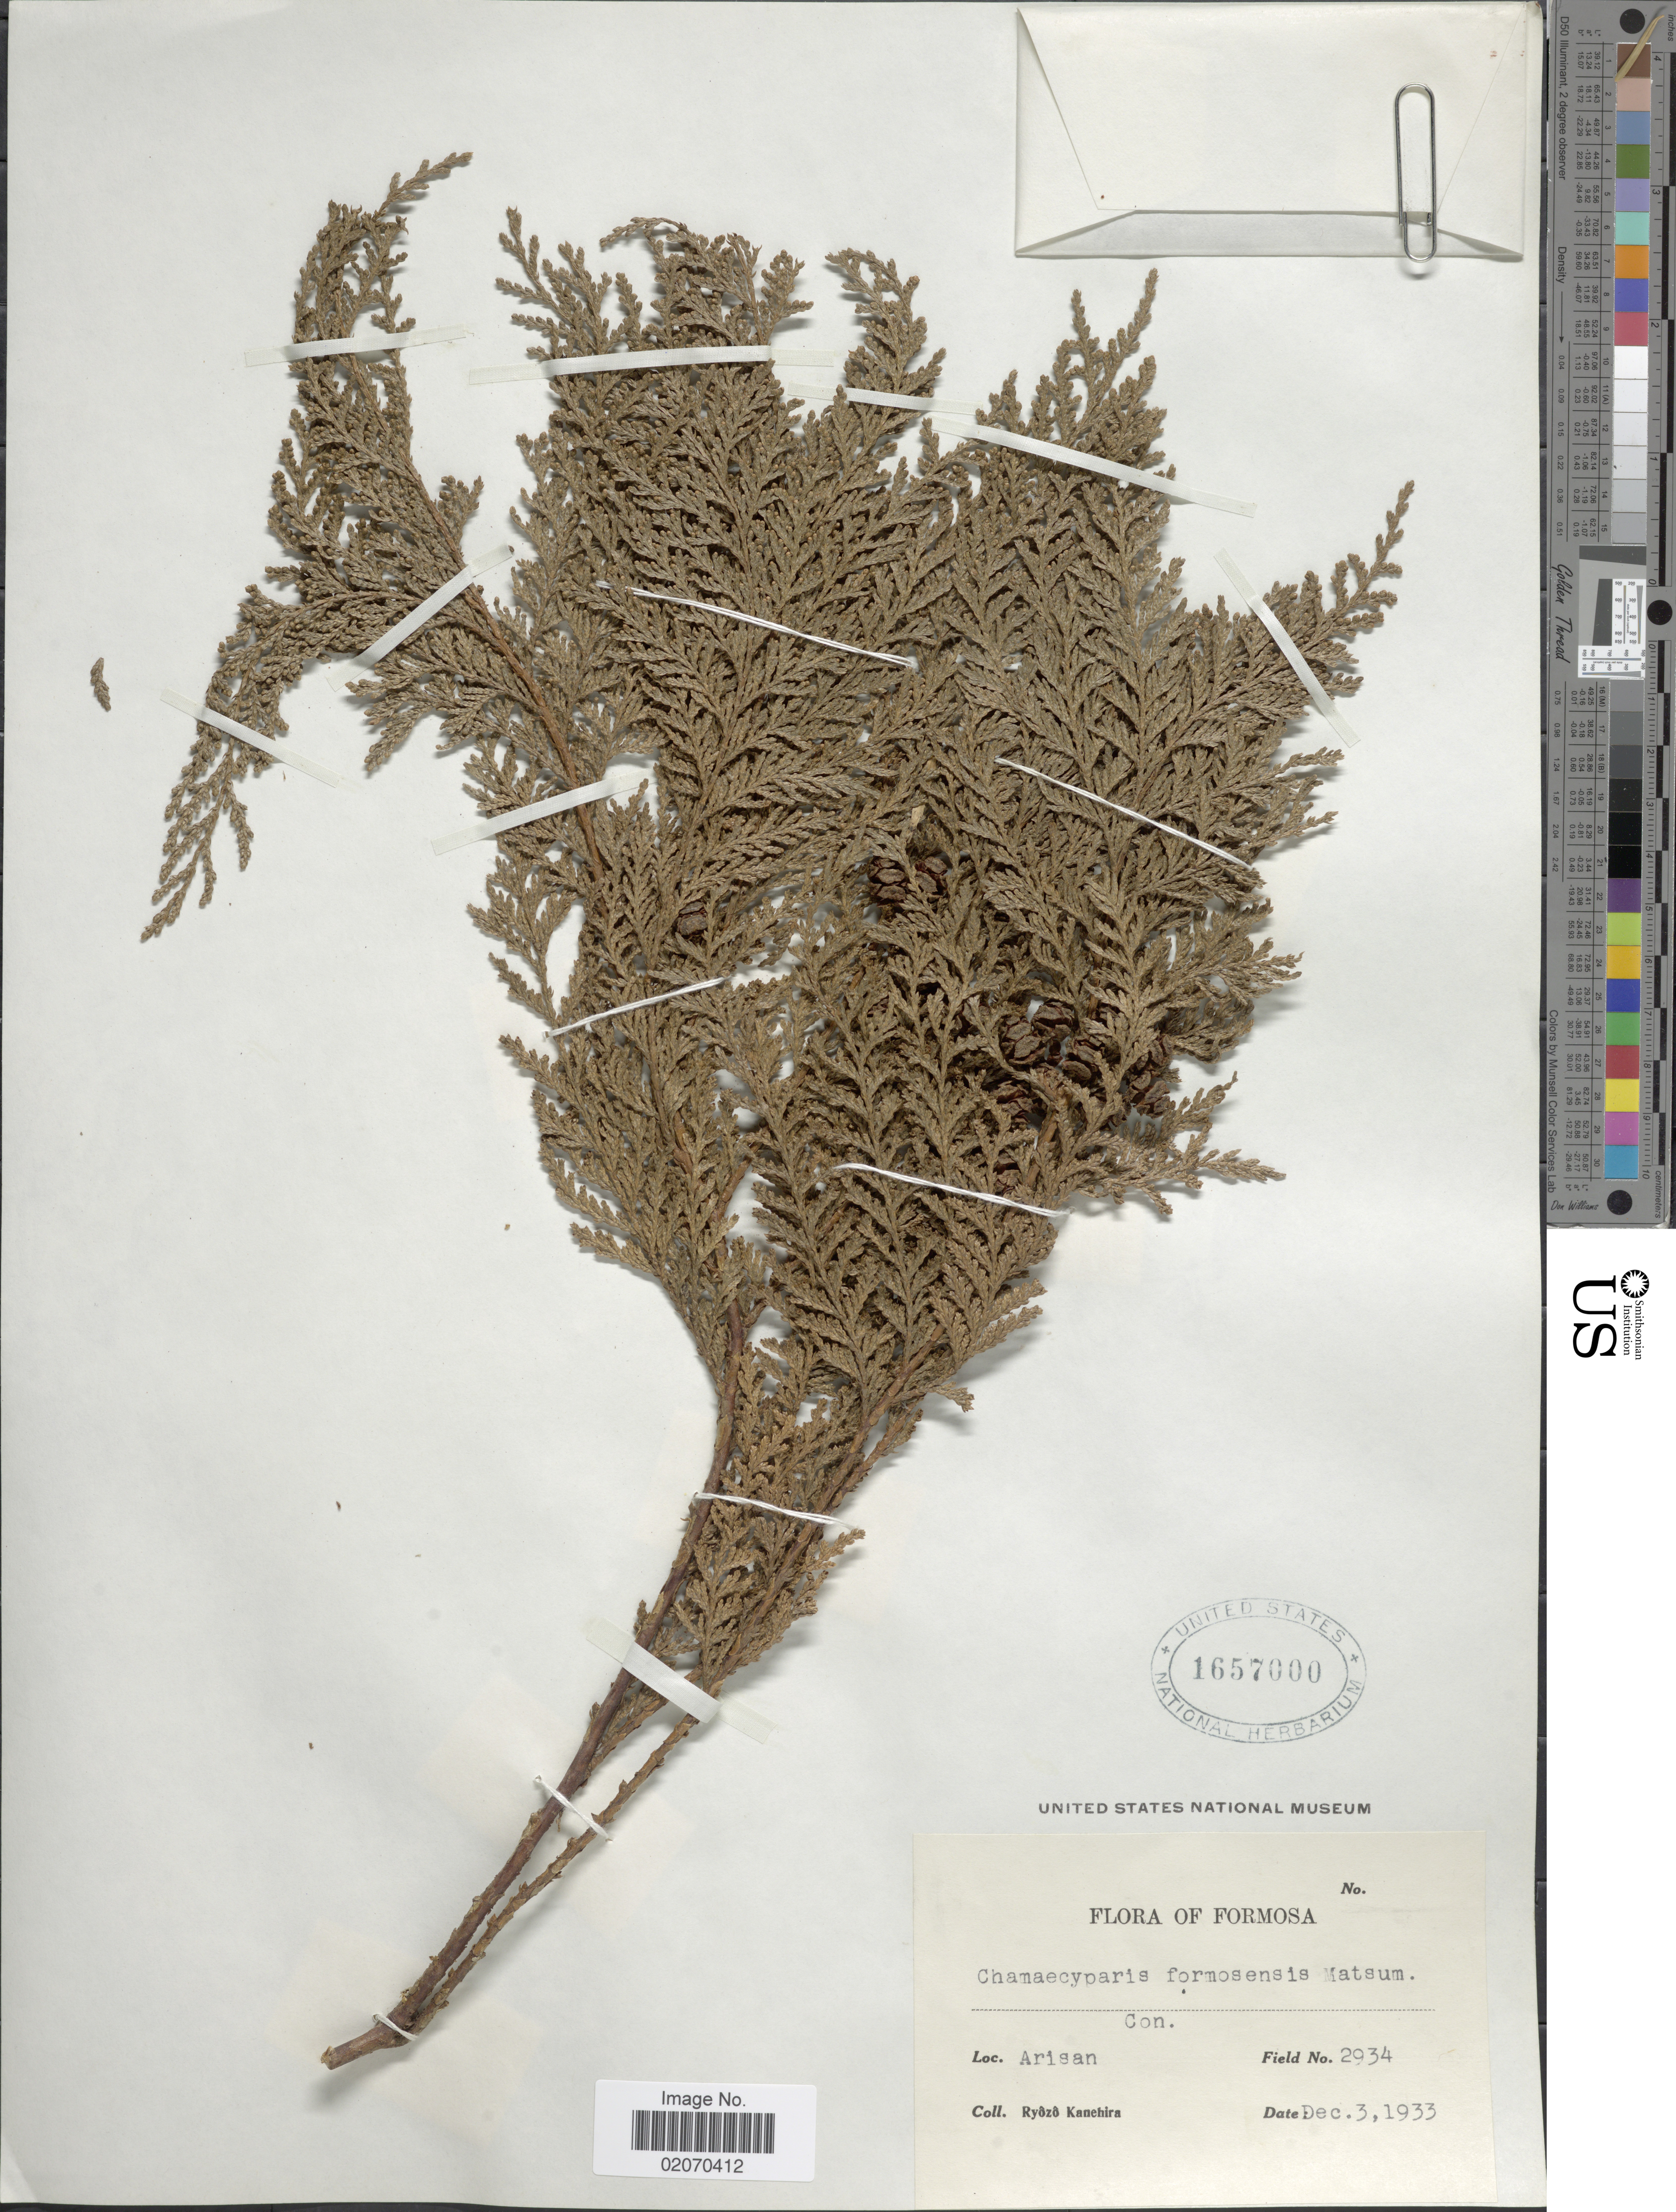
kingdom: Plantae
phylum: Tracheophyta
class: Pinopsida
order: Pinales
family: Cupressaceae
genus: Chamaecyparis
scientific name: Chamaecyparis formosensis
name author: Matsum.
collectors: R. Kanehira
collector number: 2934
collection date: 1933-12-03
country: Taiwan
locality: Formosa. Arisan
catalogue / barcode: US 1657000